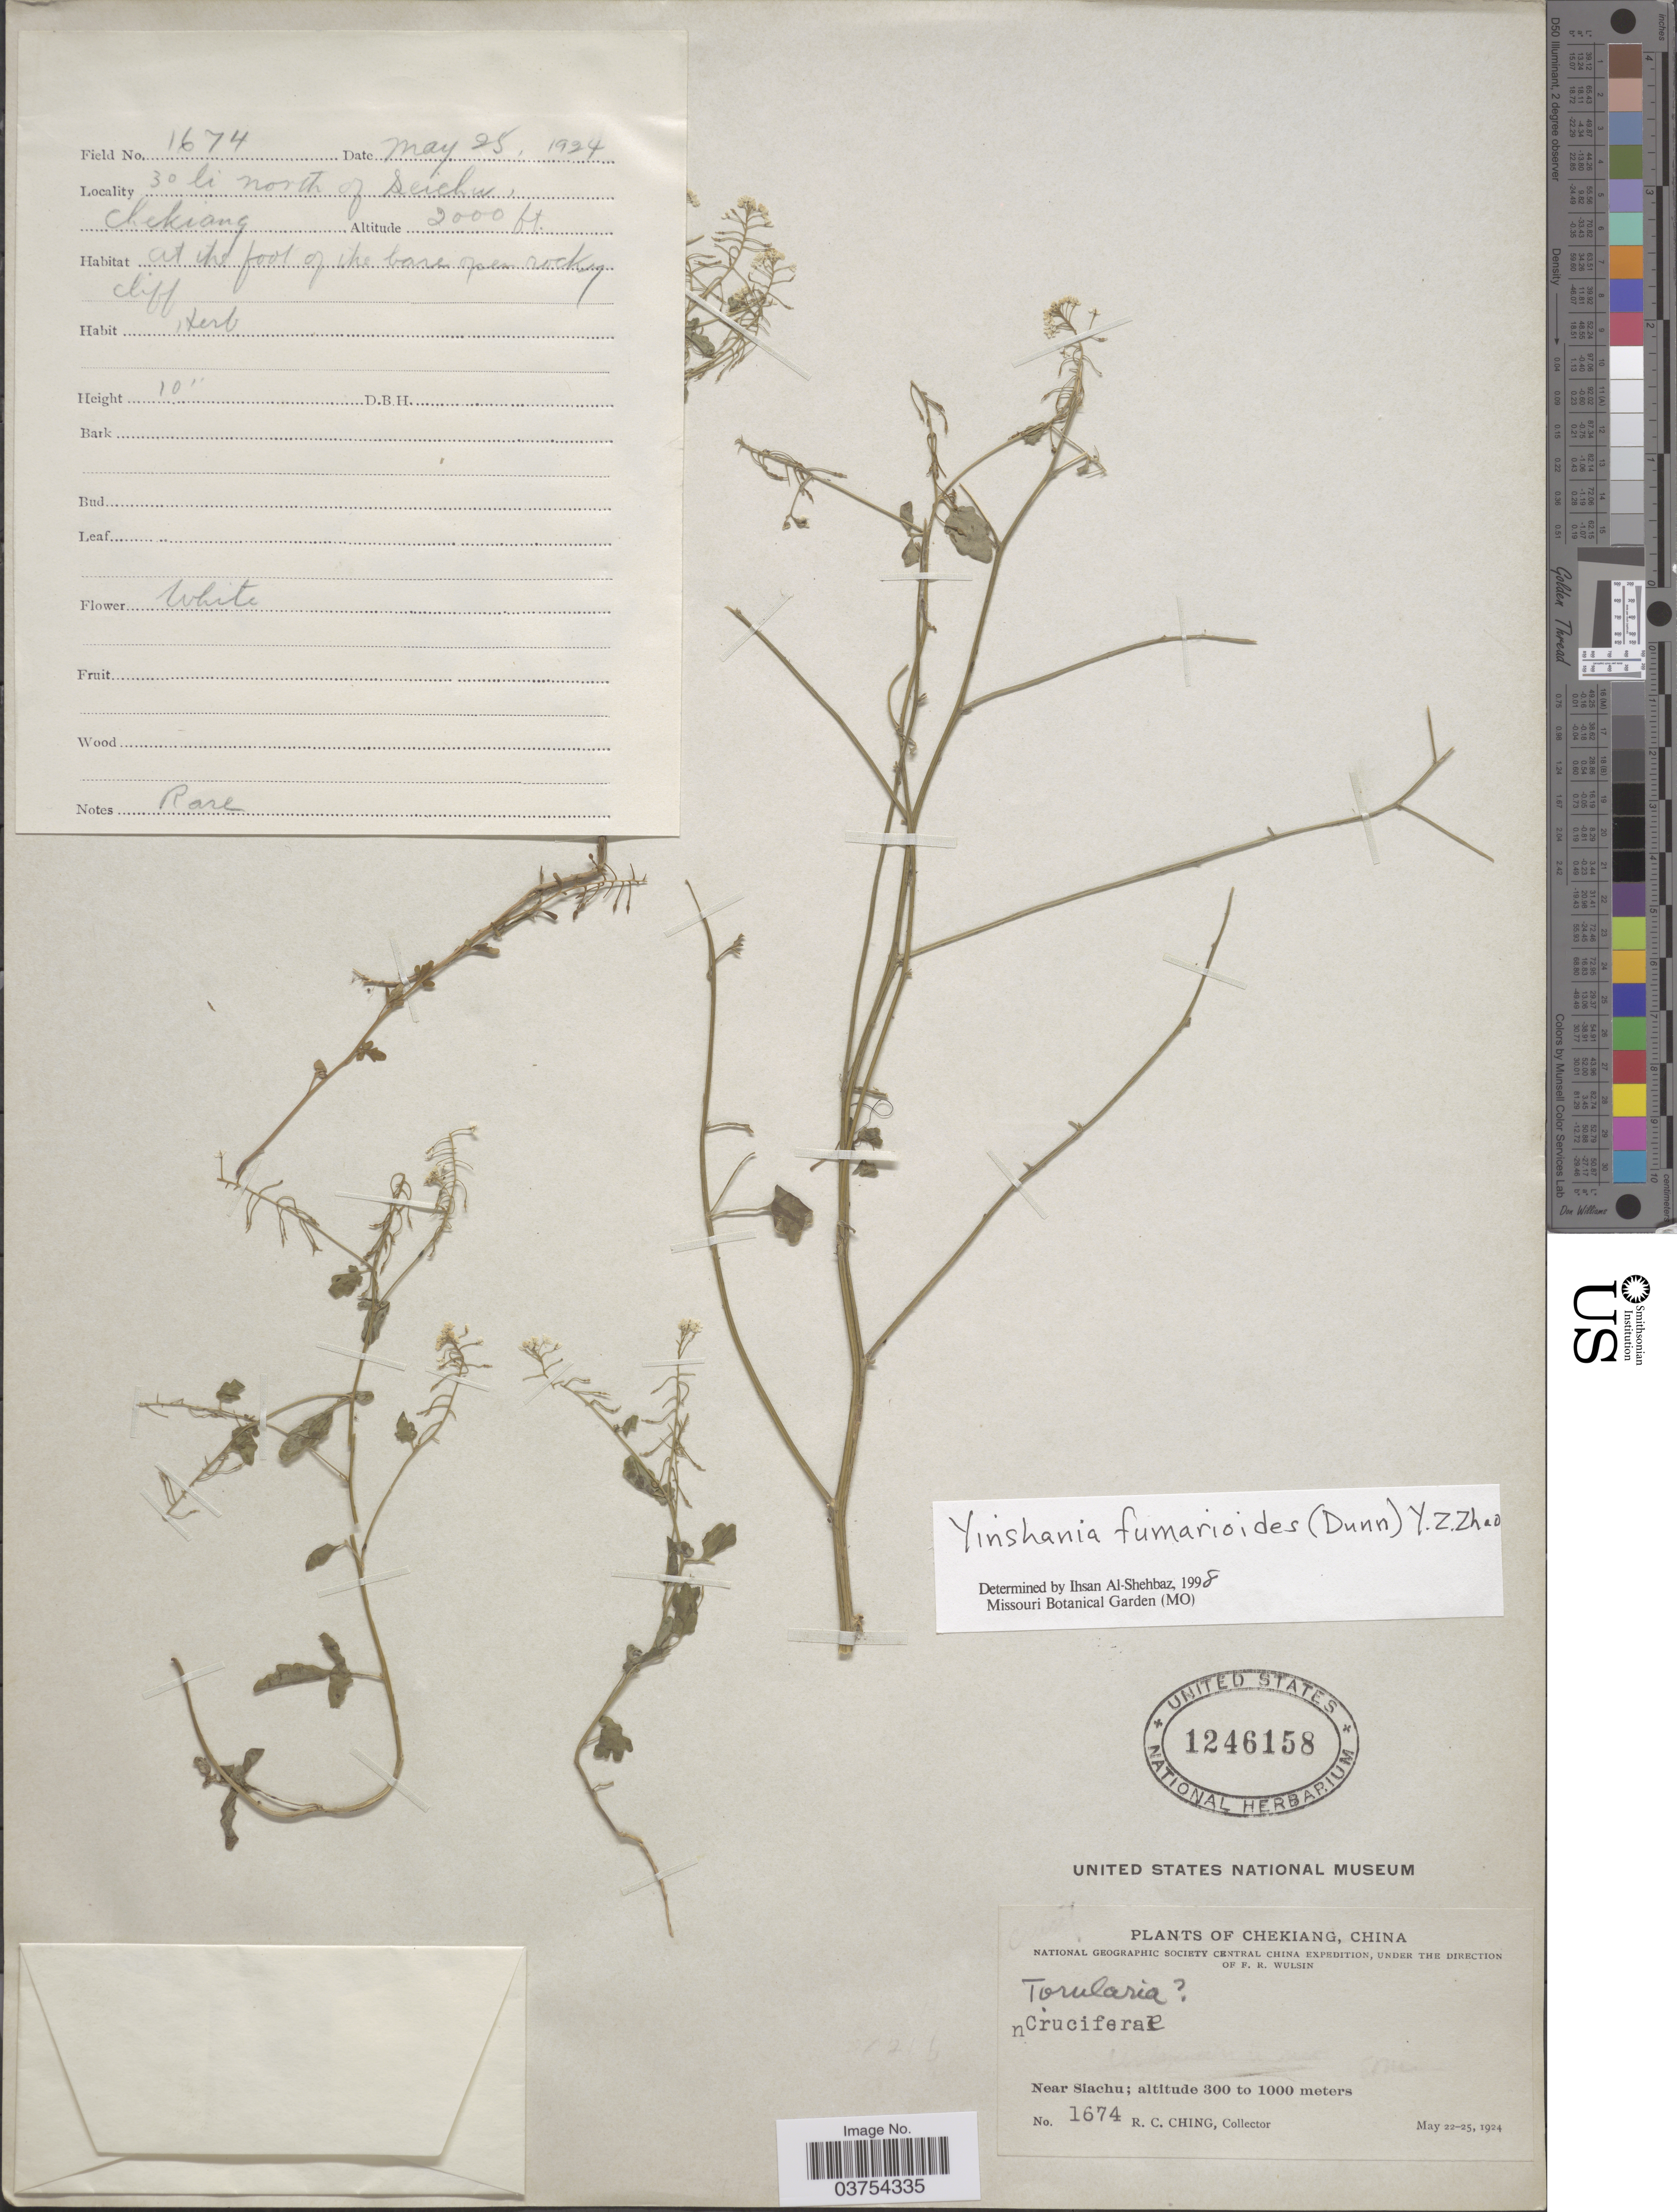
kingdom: Plantae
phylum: Tracheophyta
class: Magnoliopsida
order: Brassicales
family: Brassicaceae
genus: Yinshania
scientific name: Yinshania fumarioides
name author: (Dunn) Y.Z. Zhao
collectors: R. C. Ching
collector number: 1674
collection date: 1924-05-25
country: China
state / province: Zhejiang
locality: Chekiang. Near Siachu. 30 li north of Seichu.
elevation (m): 610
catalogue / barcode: US 1246158